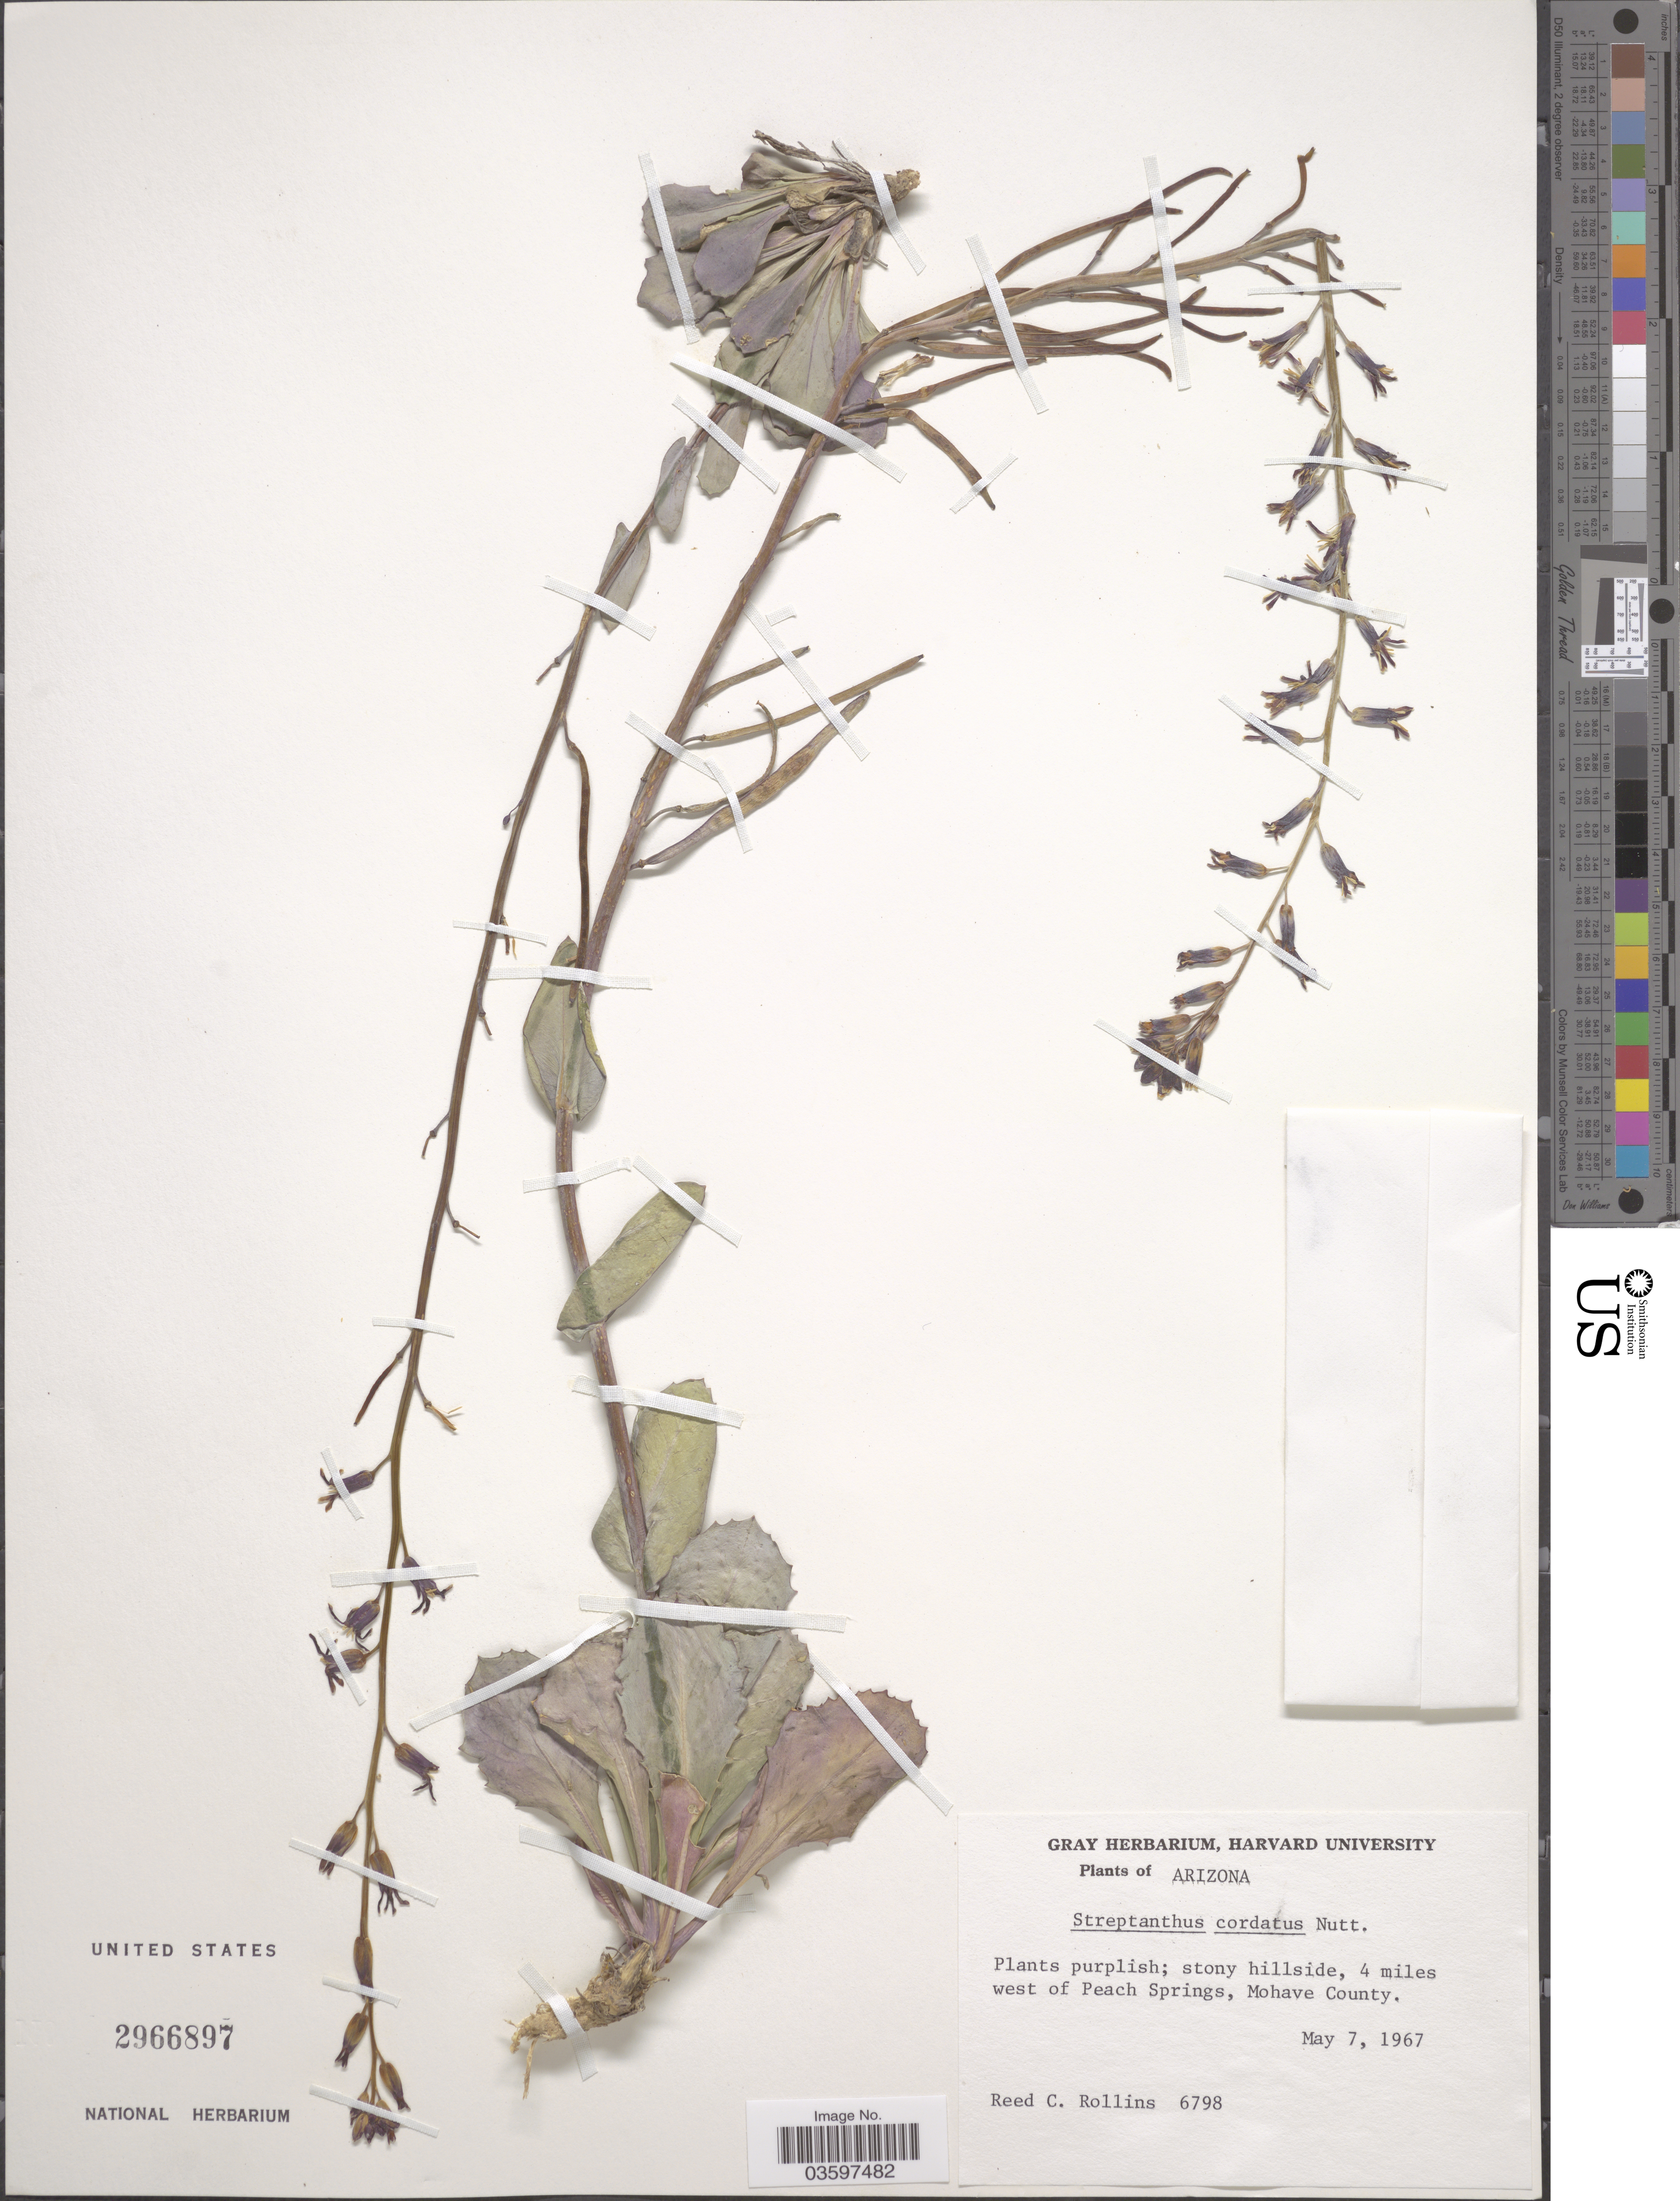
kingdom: Plantae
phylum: Tracheophyta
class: Magnoliopsida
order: Brassicales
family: Brassicaceae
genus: Streptanthus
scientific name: Streptanthus cordatus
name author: Nutt. ex Torr. & A. Gray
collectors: R. C. Rollins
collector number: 6798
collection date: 1967-05-07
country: United States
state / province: Arizona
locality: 4 miles west of Peach Springs, Mohave County.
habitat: stony hillside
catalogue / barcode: US 2966897